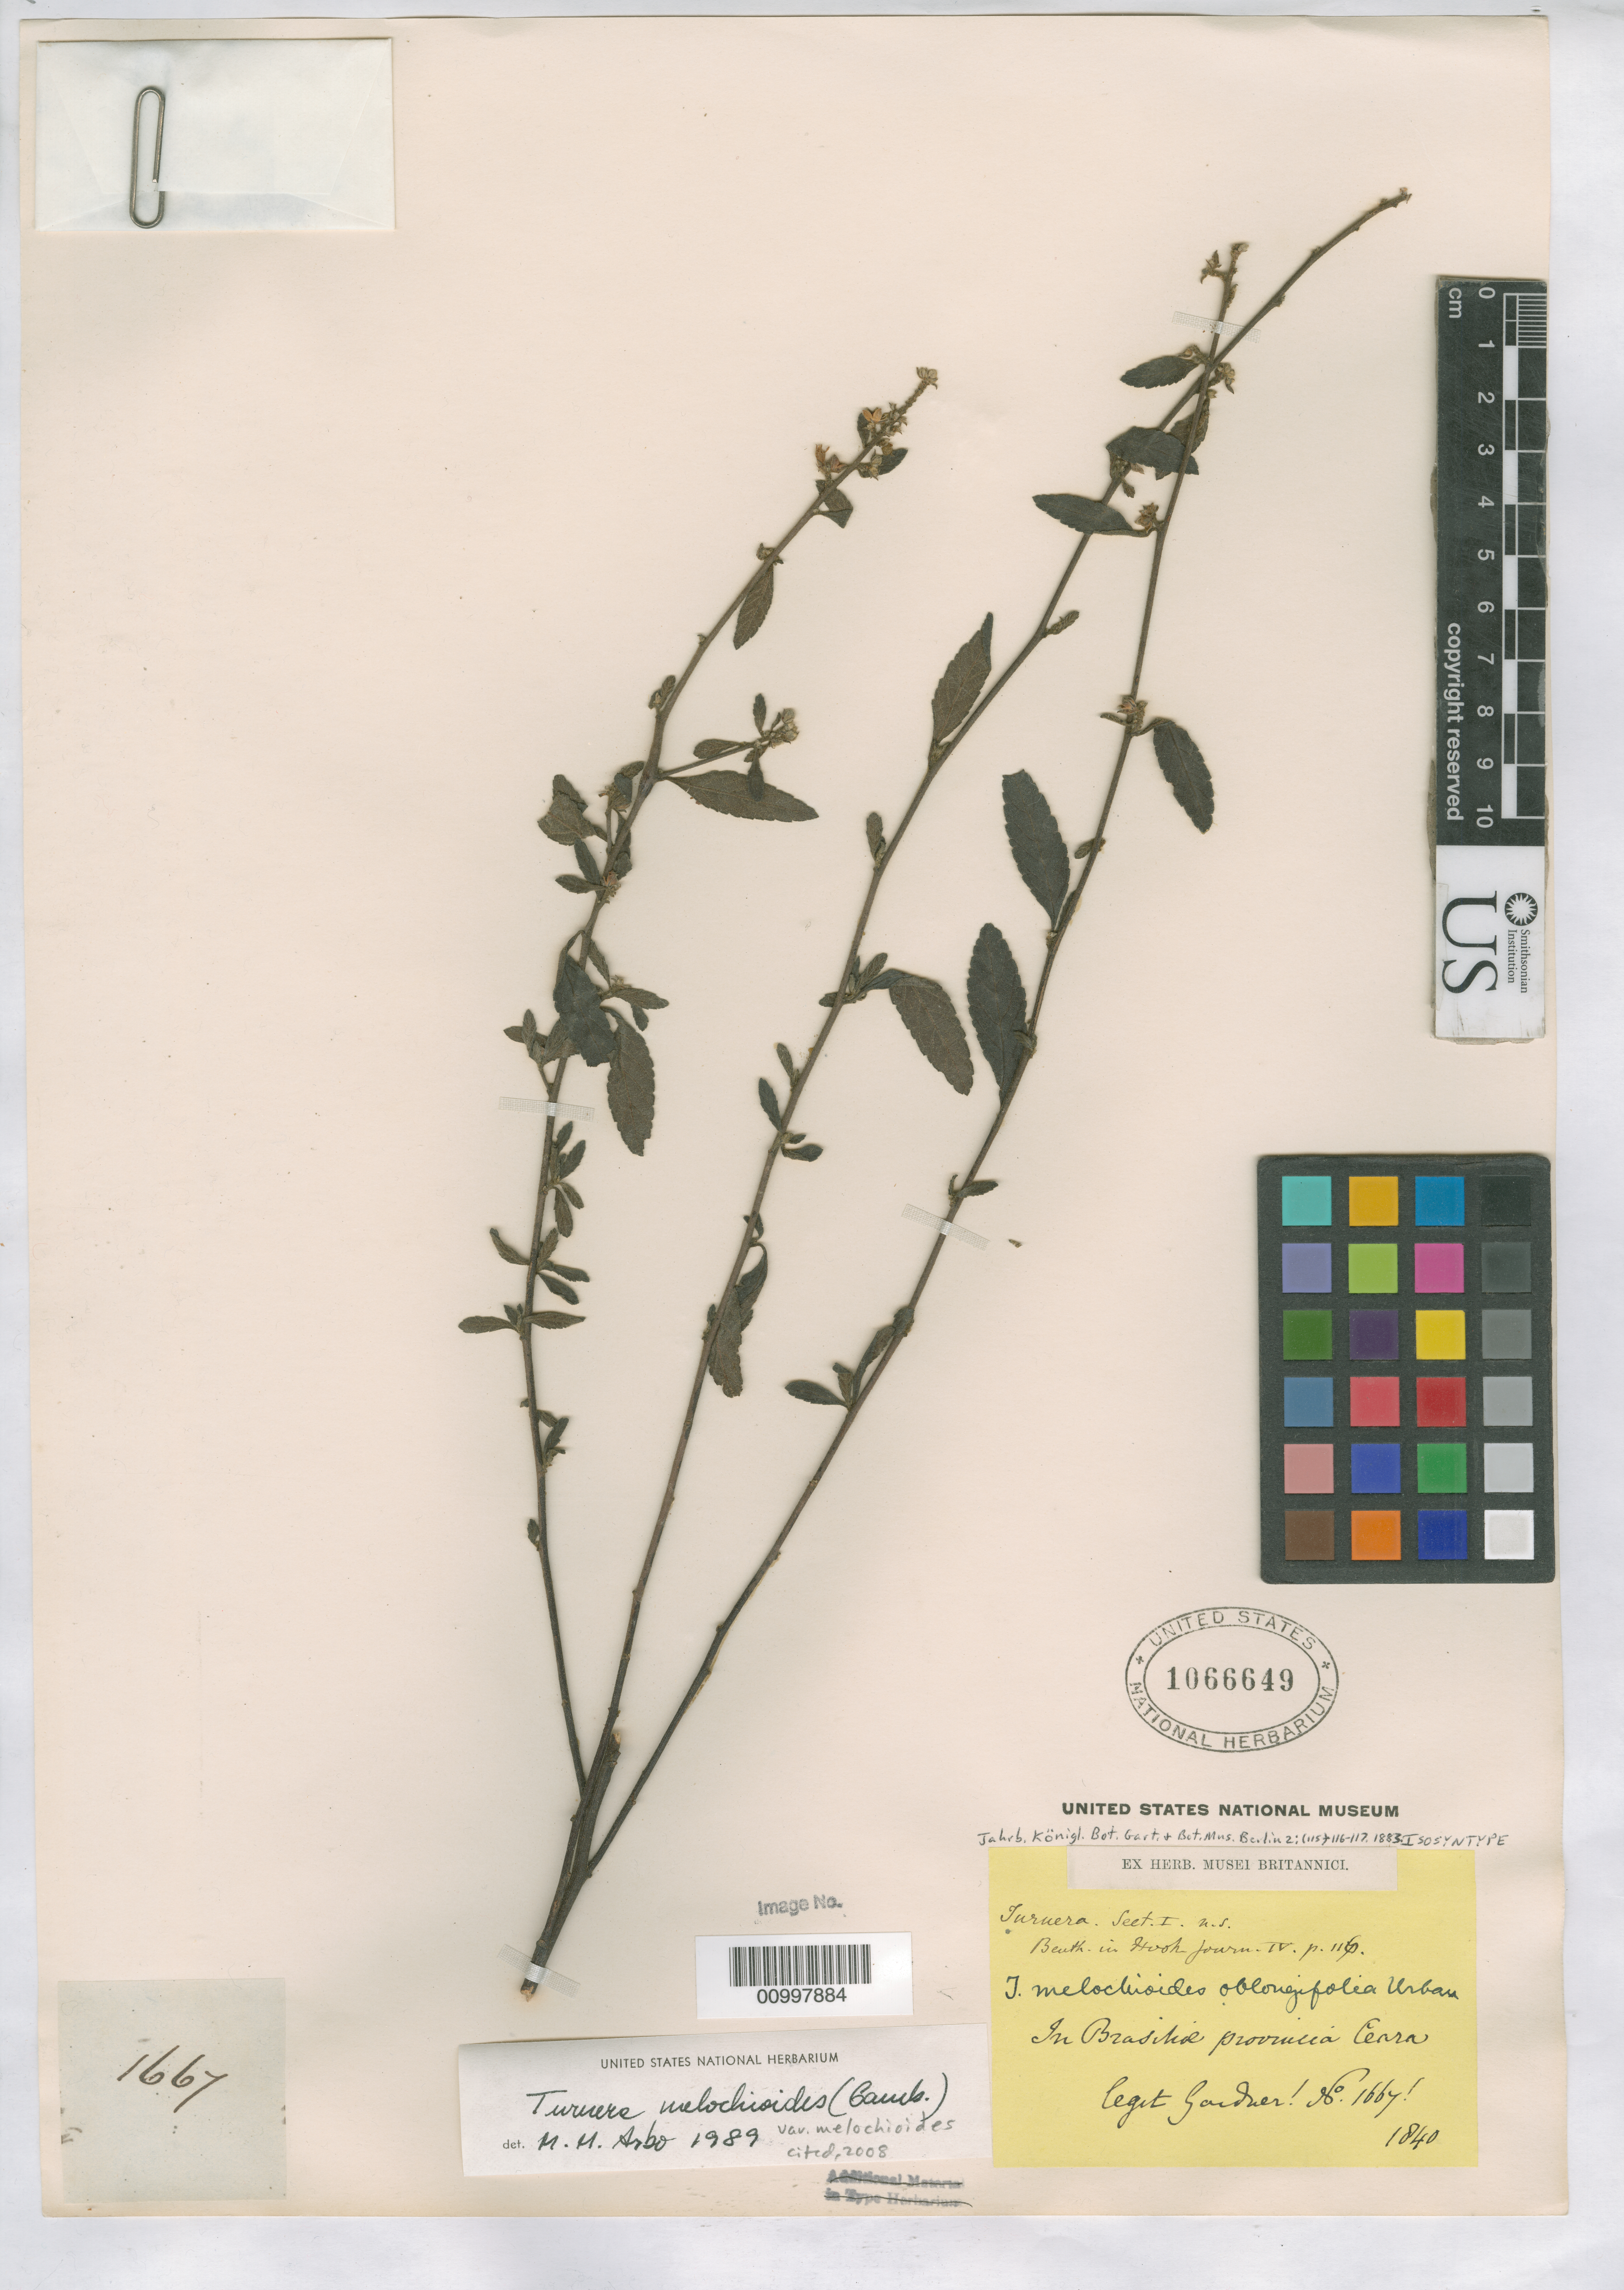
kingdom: Plantae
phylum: Tracheophyta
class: Magnoliopsida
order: Malpighiales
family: Turneraceae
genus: Turnera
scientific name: Turnera melochioides var. oblongifolia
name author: Urb.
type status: Isosyntype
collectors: G. Gardner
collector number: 1667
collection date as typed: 1840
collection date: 1840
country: Brazil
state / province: Ceará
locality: In Brasiliae provincia Ceara.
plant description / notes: Lectotype collection is Gardner 1247 as designated by Arbo, Bonplandia 7: 98 (1993).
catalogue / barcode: US 1066649